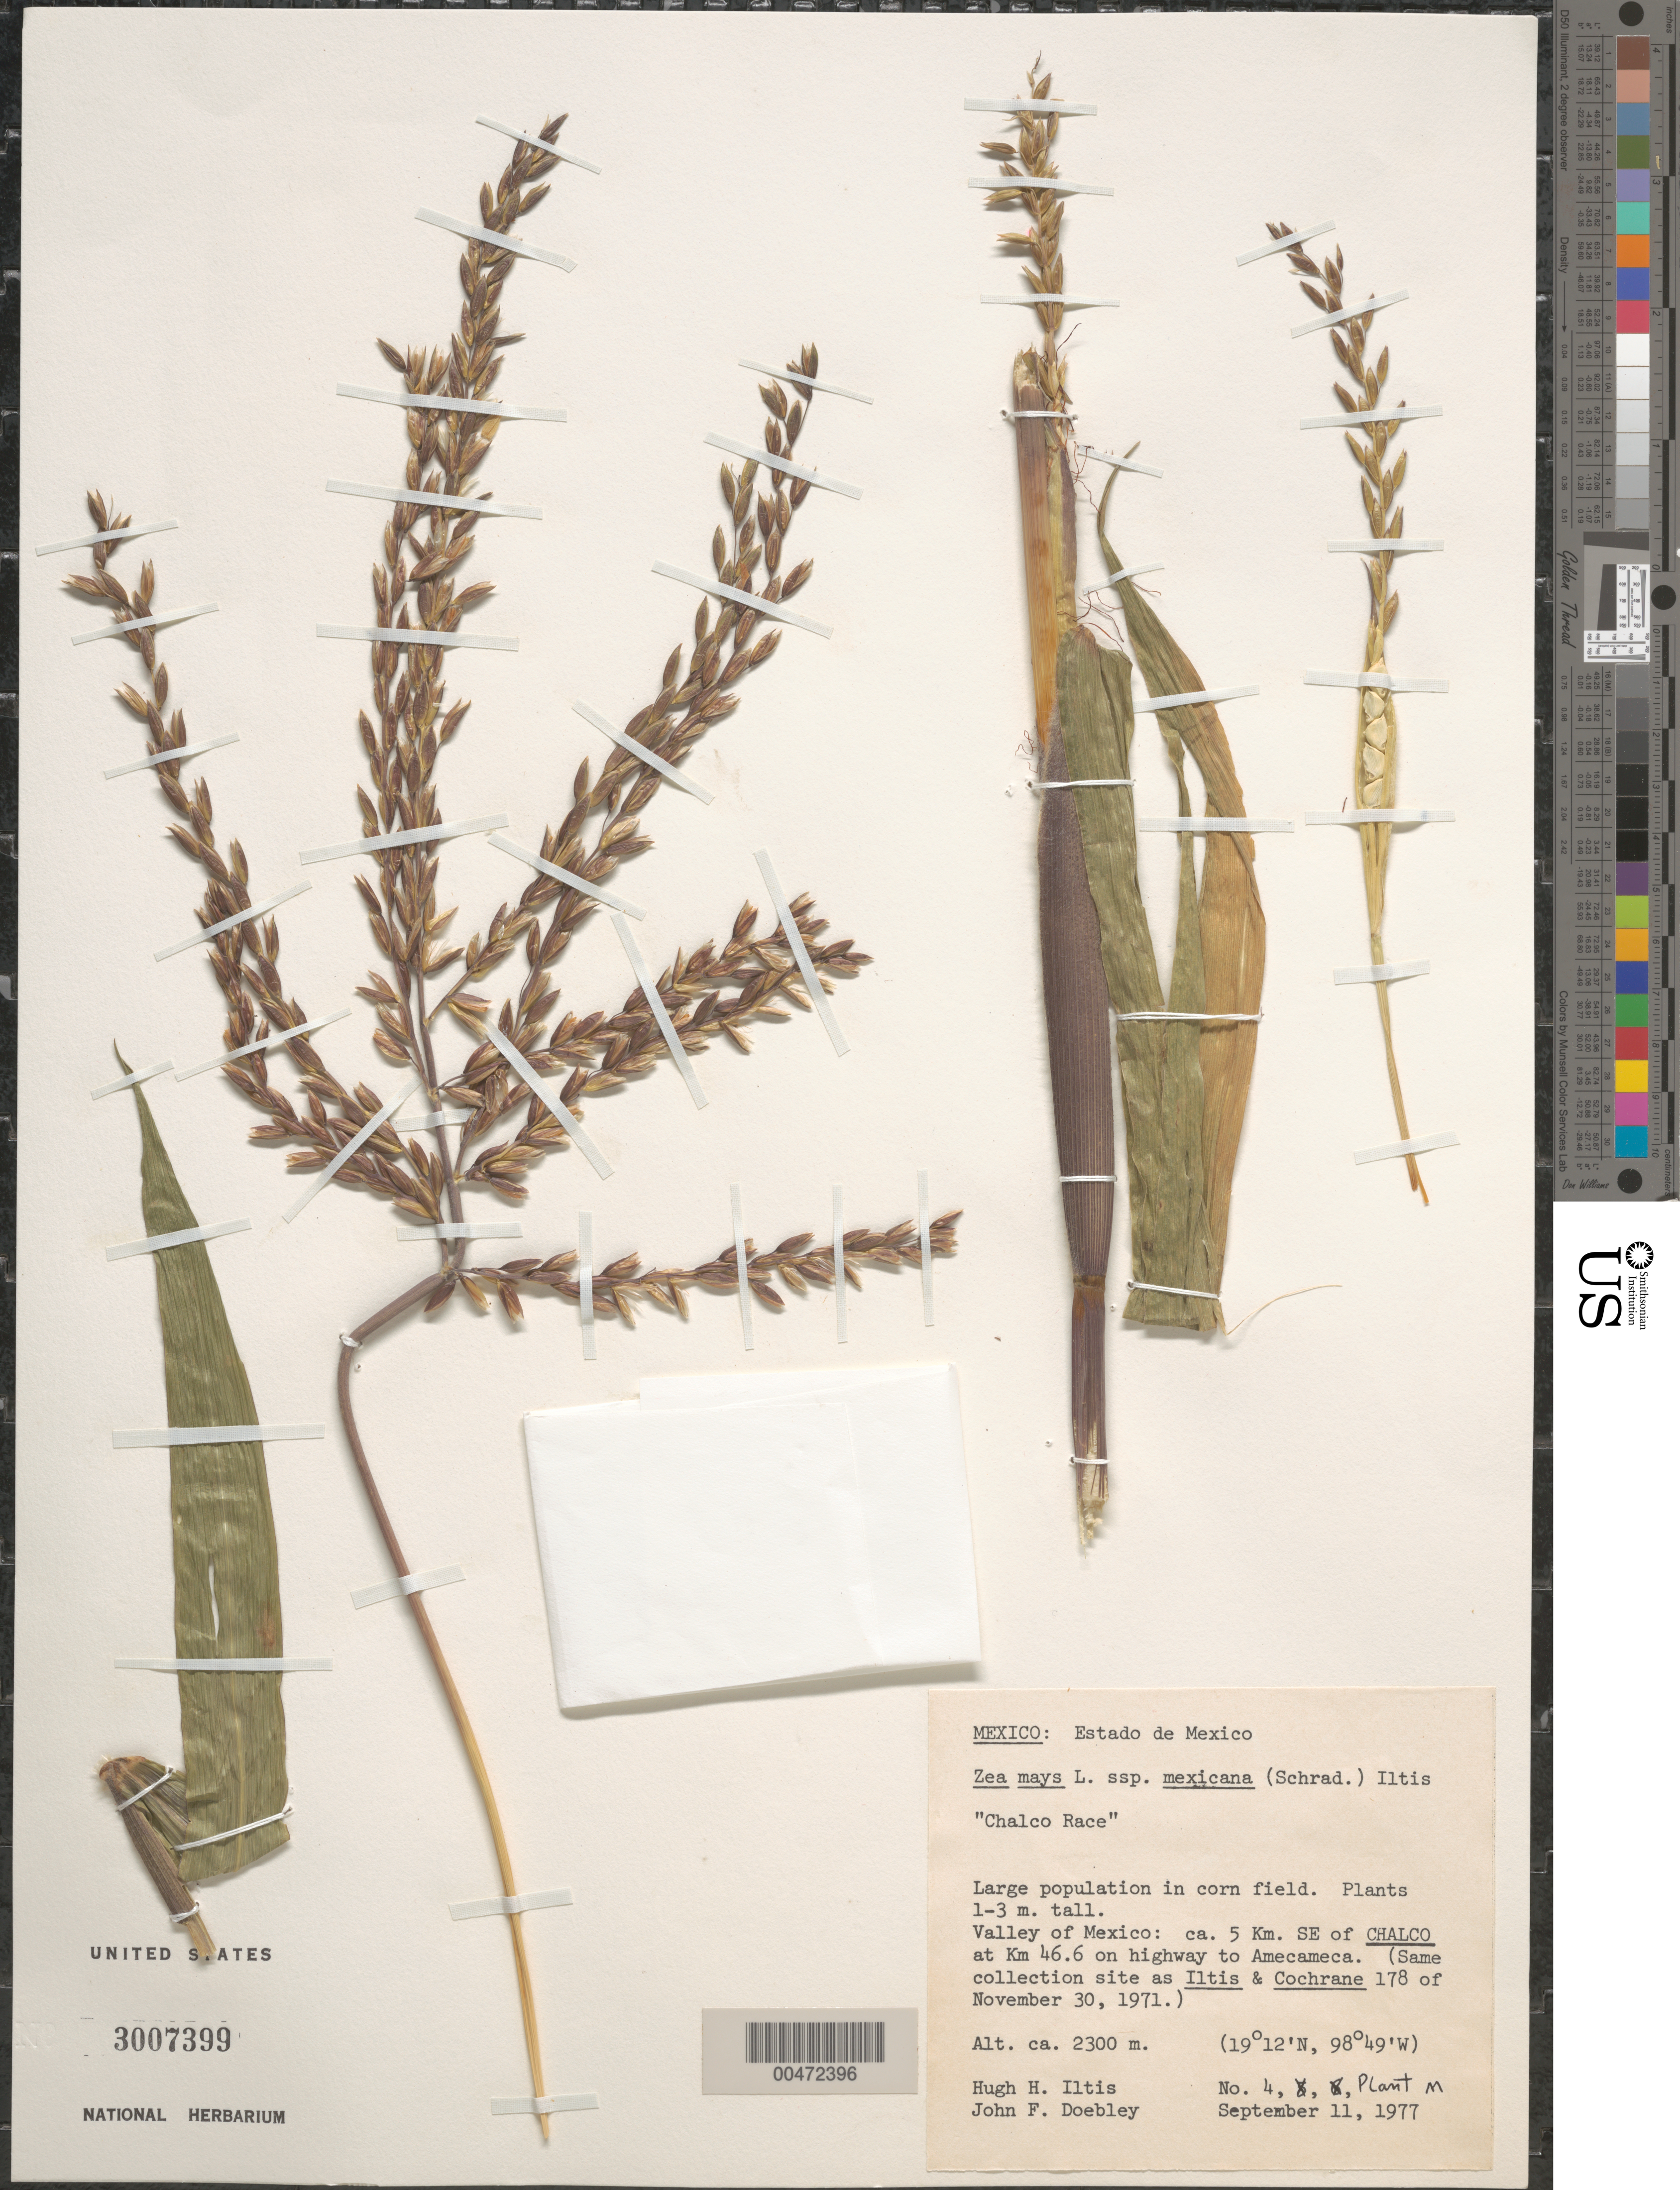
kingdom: Plantae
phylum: Tracheophyta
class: Liliopsida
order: Poales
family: Poaceae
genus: Zea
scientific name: Zea mays subsp. mexicana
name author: (Schrad.) Iltis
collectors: H. H. Iltis & J. F. Doebley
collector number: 4M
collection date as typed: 11 Sep 1977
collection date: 1977-09-11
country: Mexico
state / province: México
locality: Valley of Mexico, ca. 5 km SE of Chalco at Km 46.6 on hwy to Amecameca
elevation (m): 2300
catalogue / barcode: US 3007399